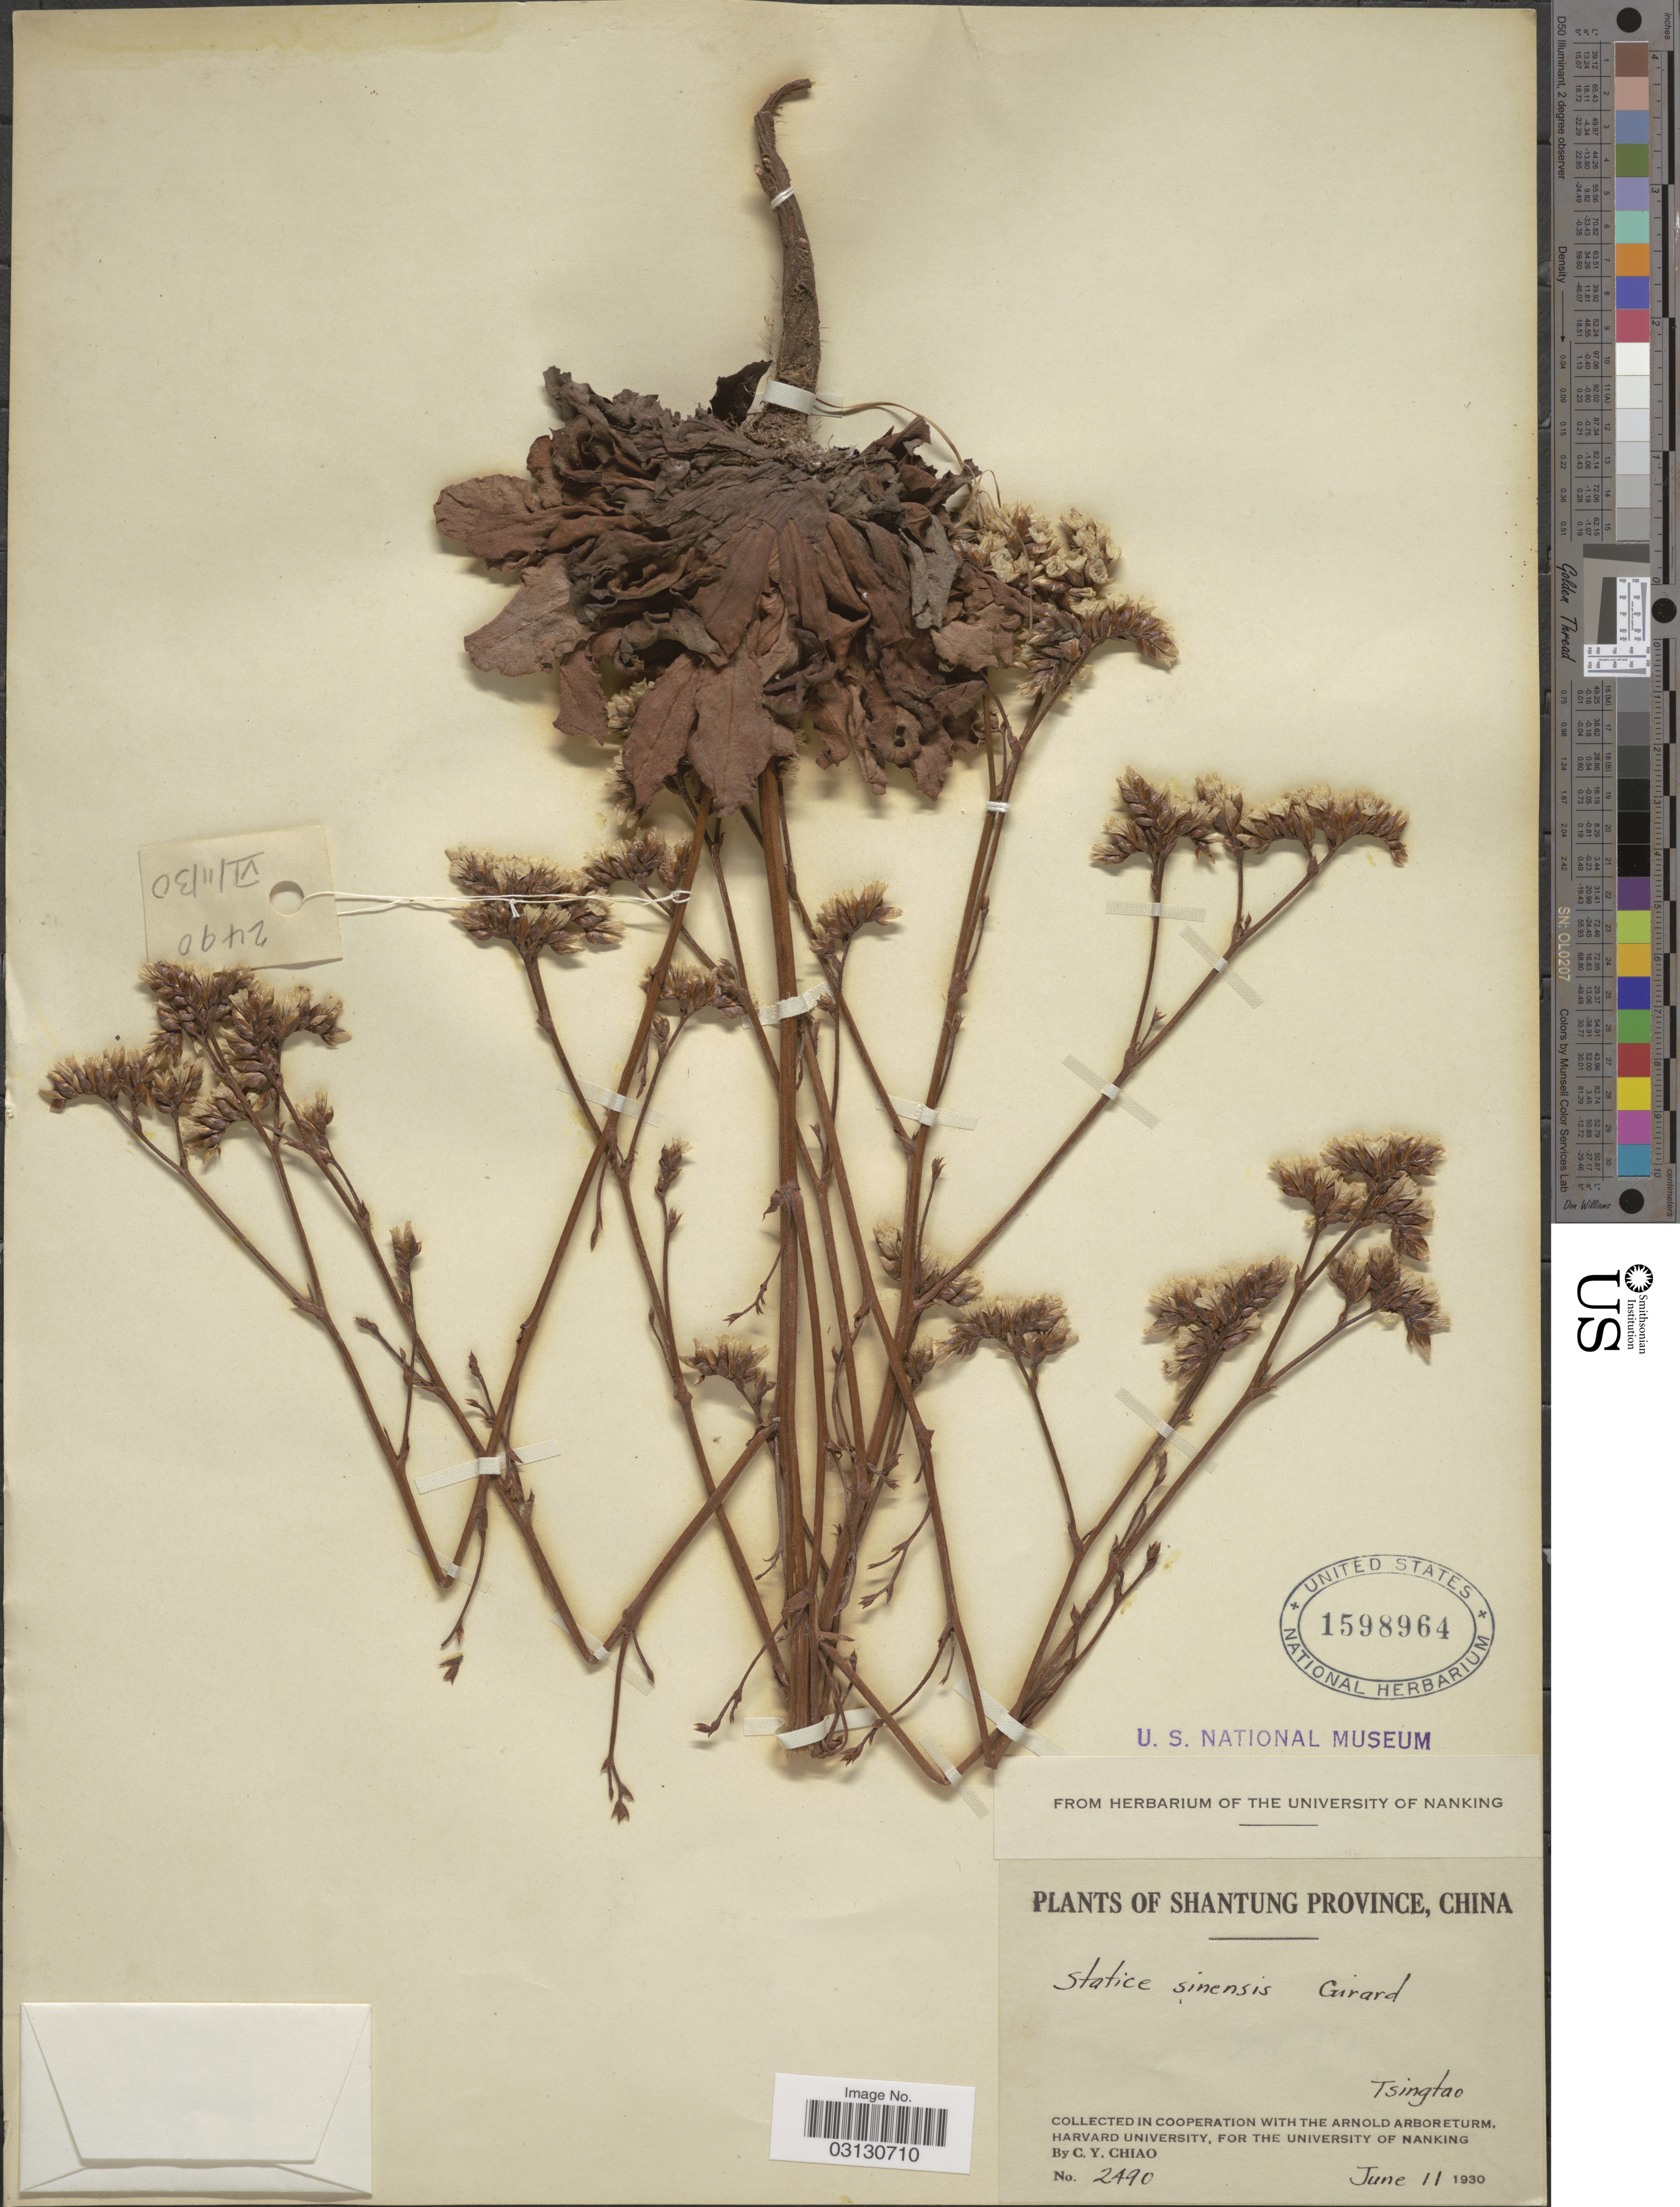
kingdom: Plantae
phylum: Tracheophyta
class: Magnoliopsida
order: Caryophyllales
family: Plumbaginaceae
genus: Limonium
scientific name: Limonium sinense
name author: (Girard) Kuntze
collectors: C. Y. Chiao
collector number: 2490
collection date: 1930-06-11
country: China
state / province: Shandong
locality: Shantung Province, China, Tsingtao.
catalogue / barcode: US 1598964